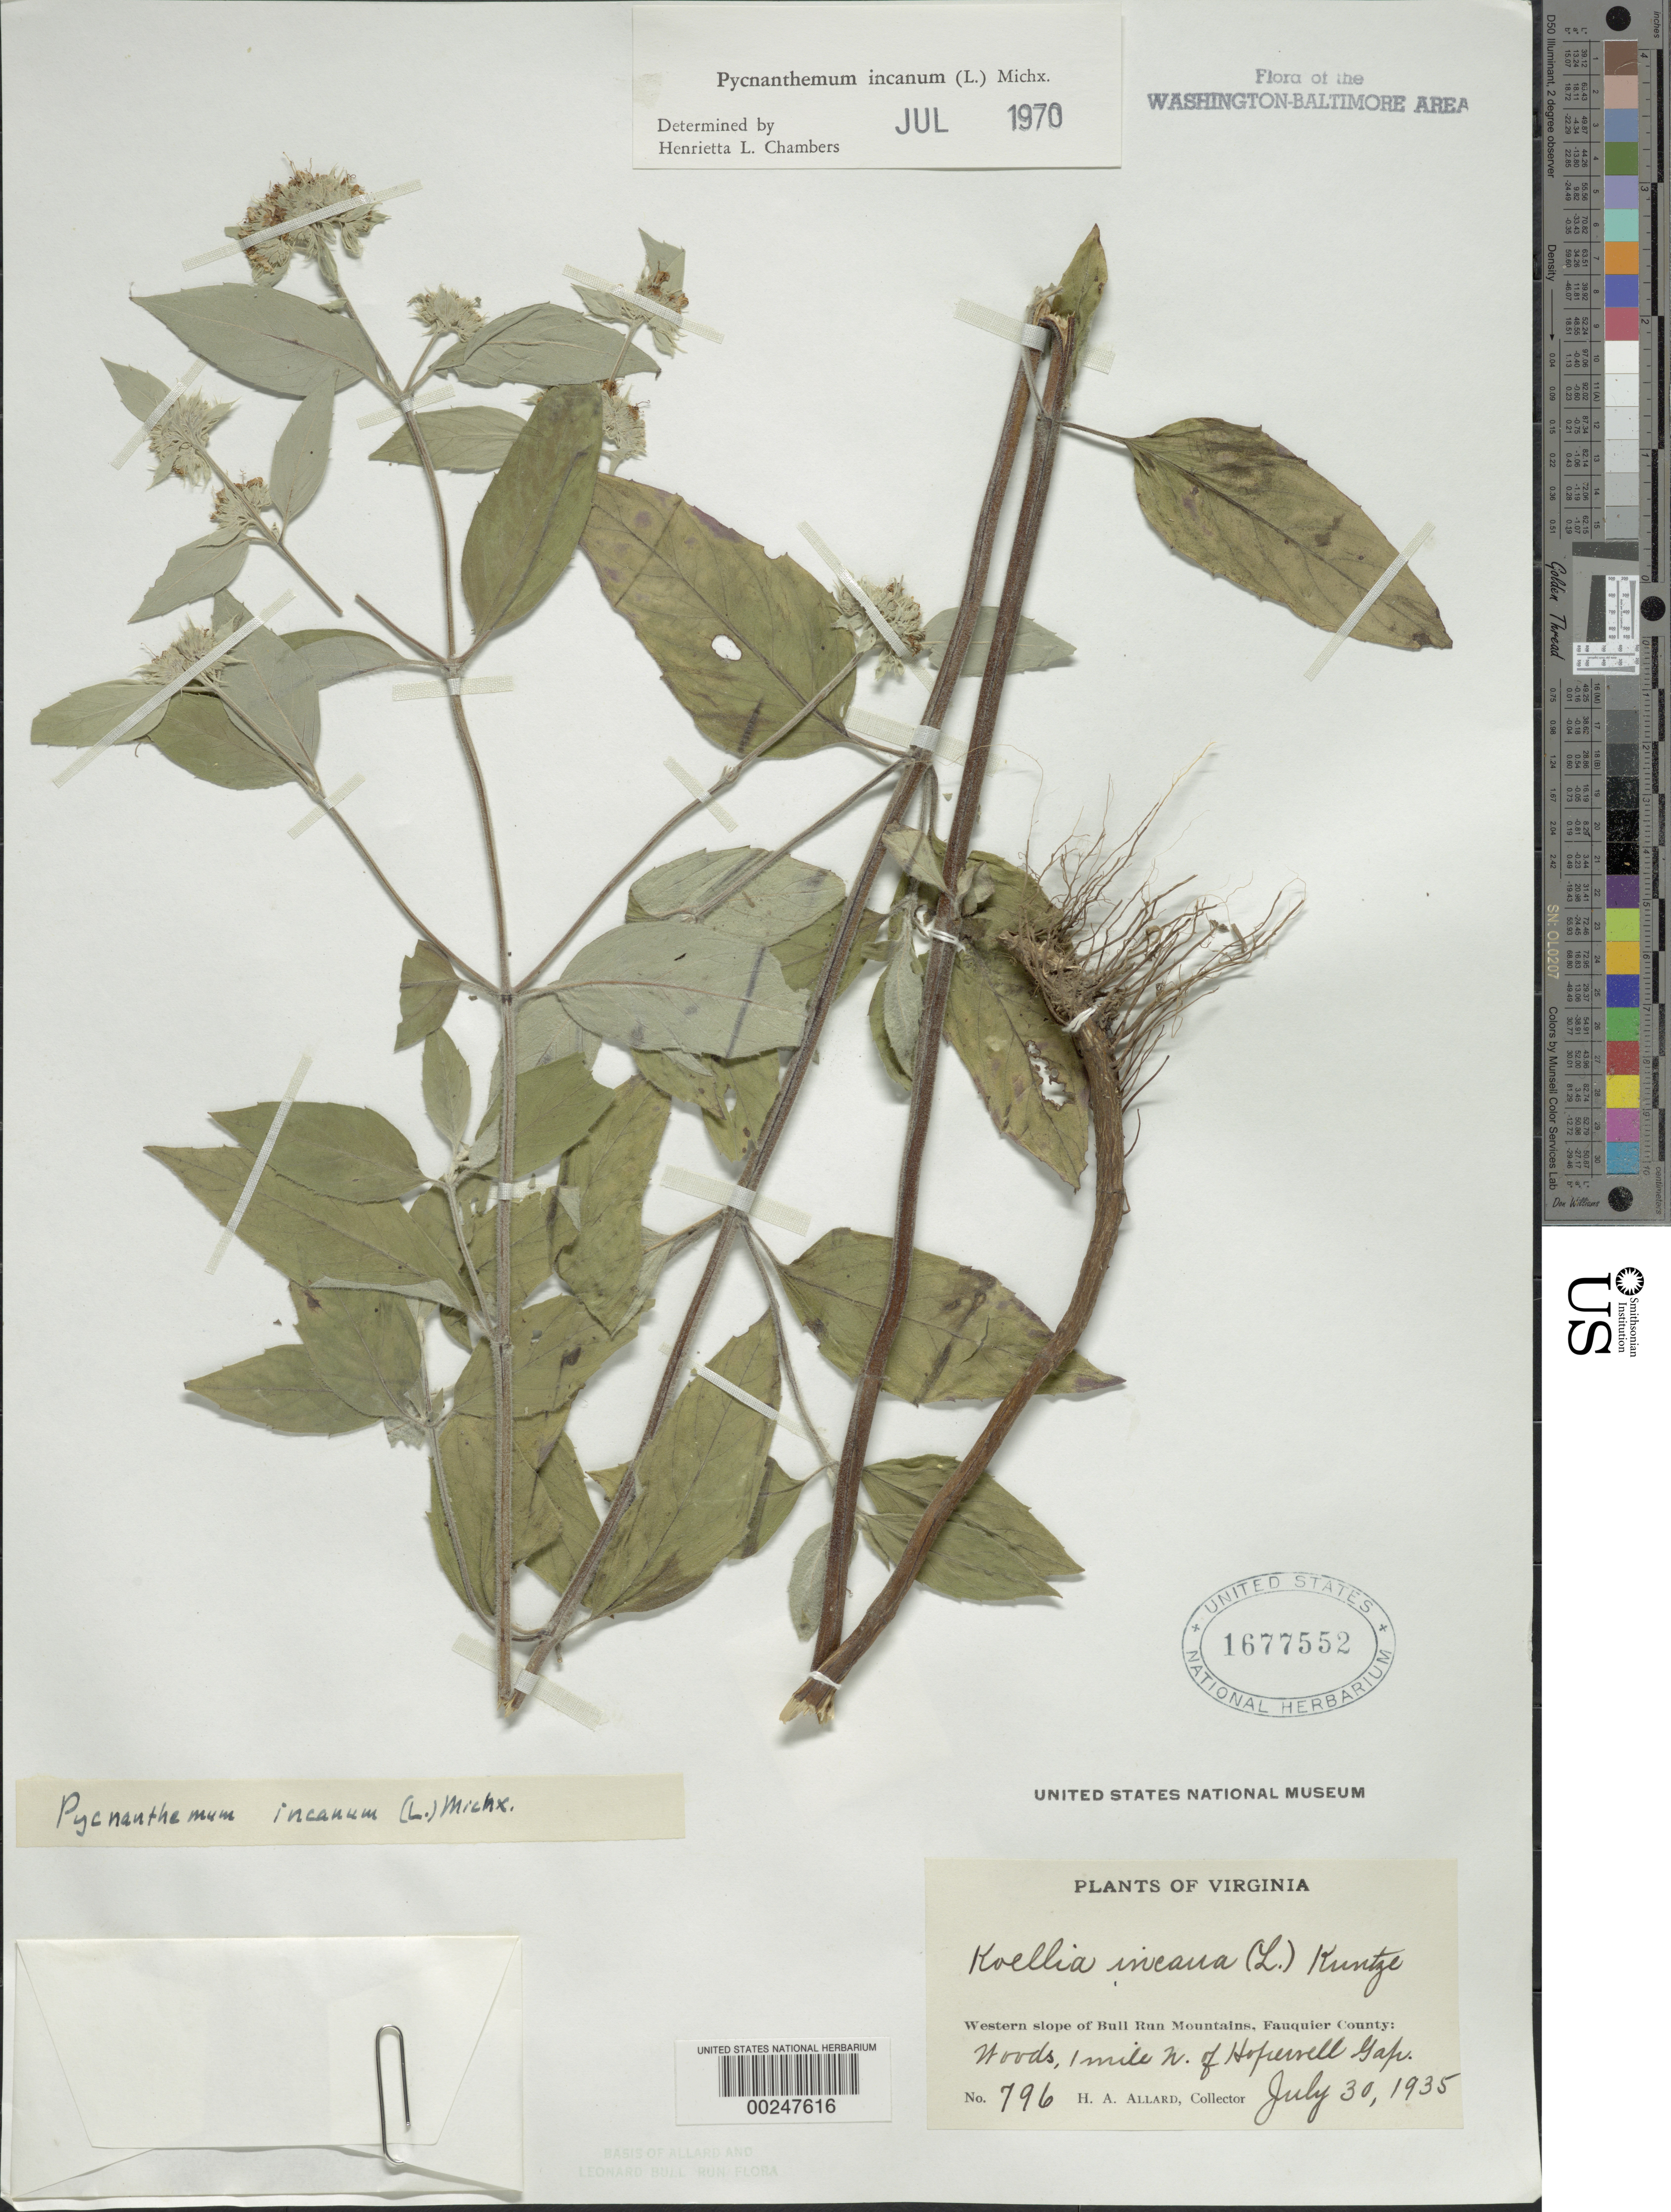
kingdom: Plantae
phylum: Tracheophyta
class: Magnoliopsida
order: Lamiales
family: Lamiaceae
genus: Pycnanthemum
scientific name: Pycnanthemum incanum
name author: (L.) Michx.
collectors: H. A. Allard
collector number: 796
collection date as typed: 30 Jul 1935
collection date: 1935-07-30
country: United States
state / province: Virginia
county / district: Fauquier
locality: Western slope of Bull Mt, 1 mi. N of Hopewell Gap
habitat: Woods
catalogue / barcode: US 1677552